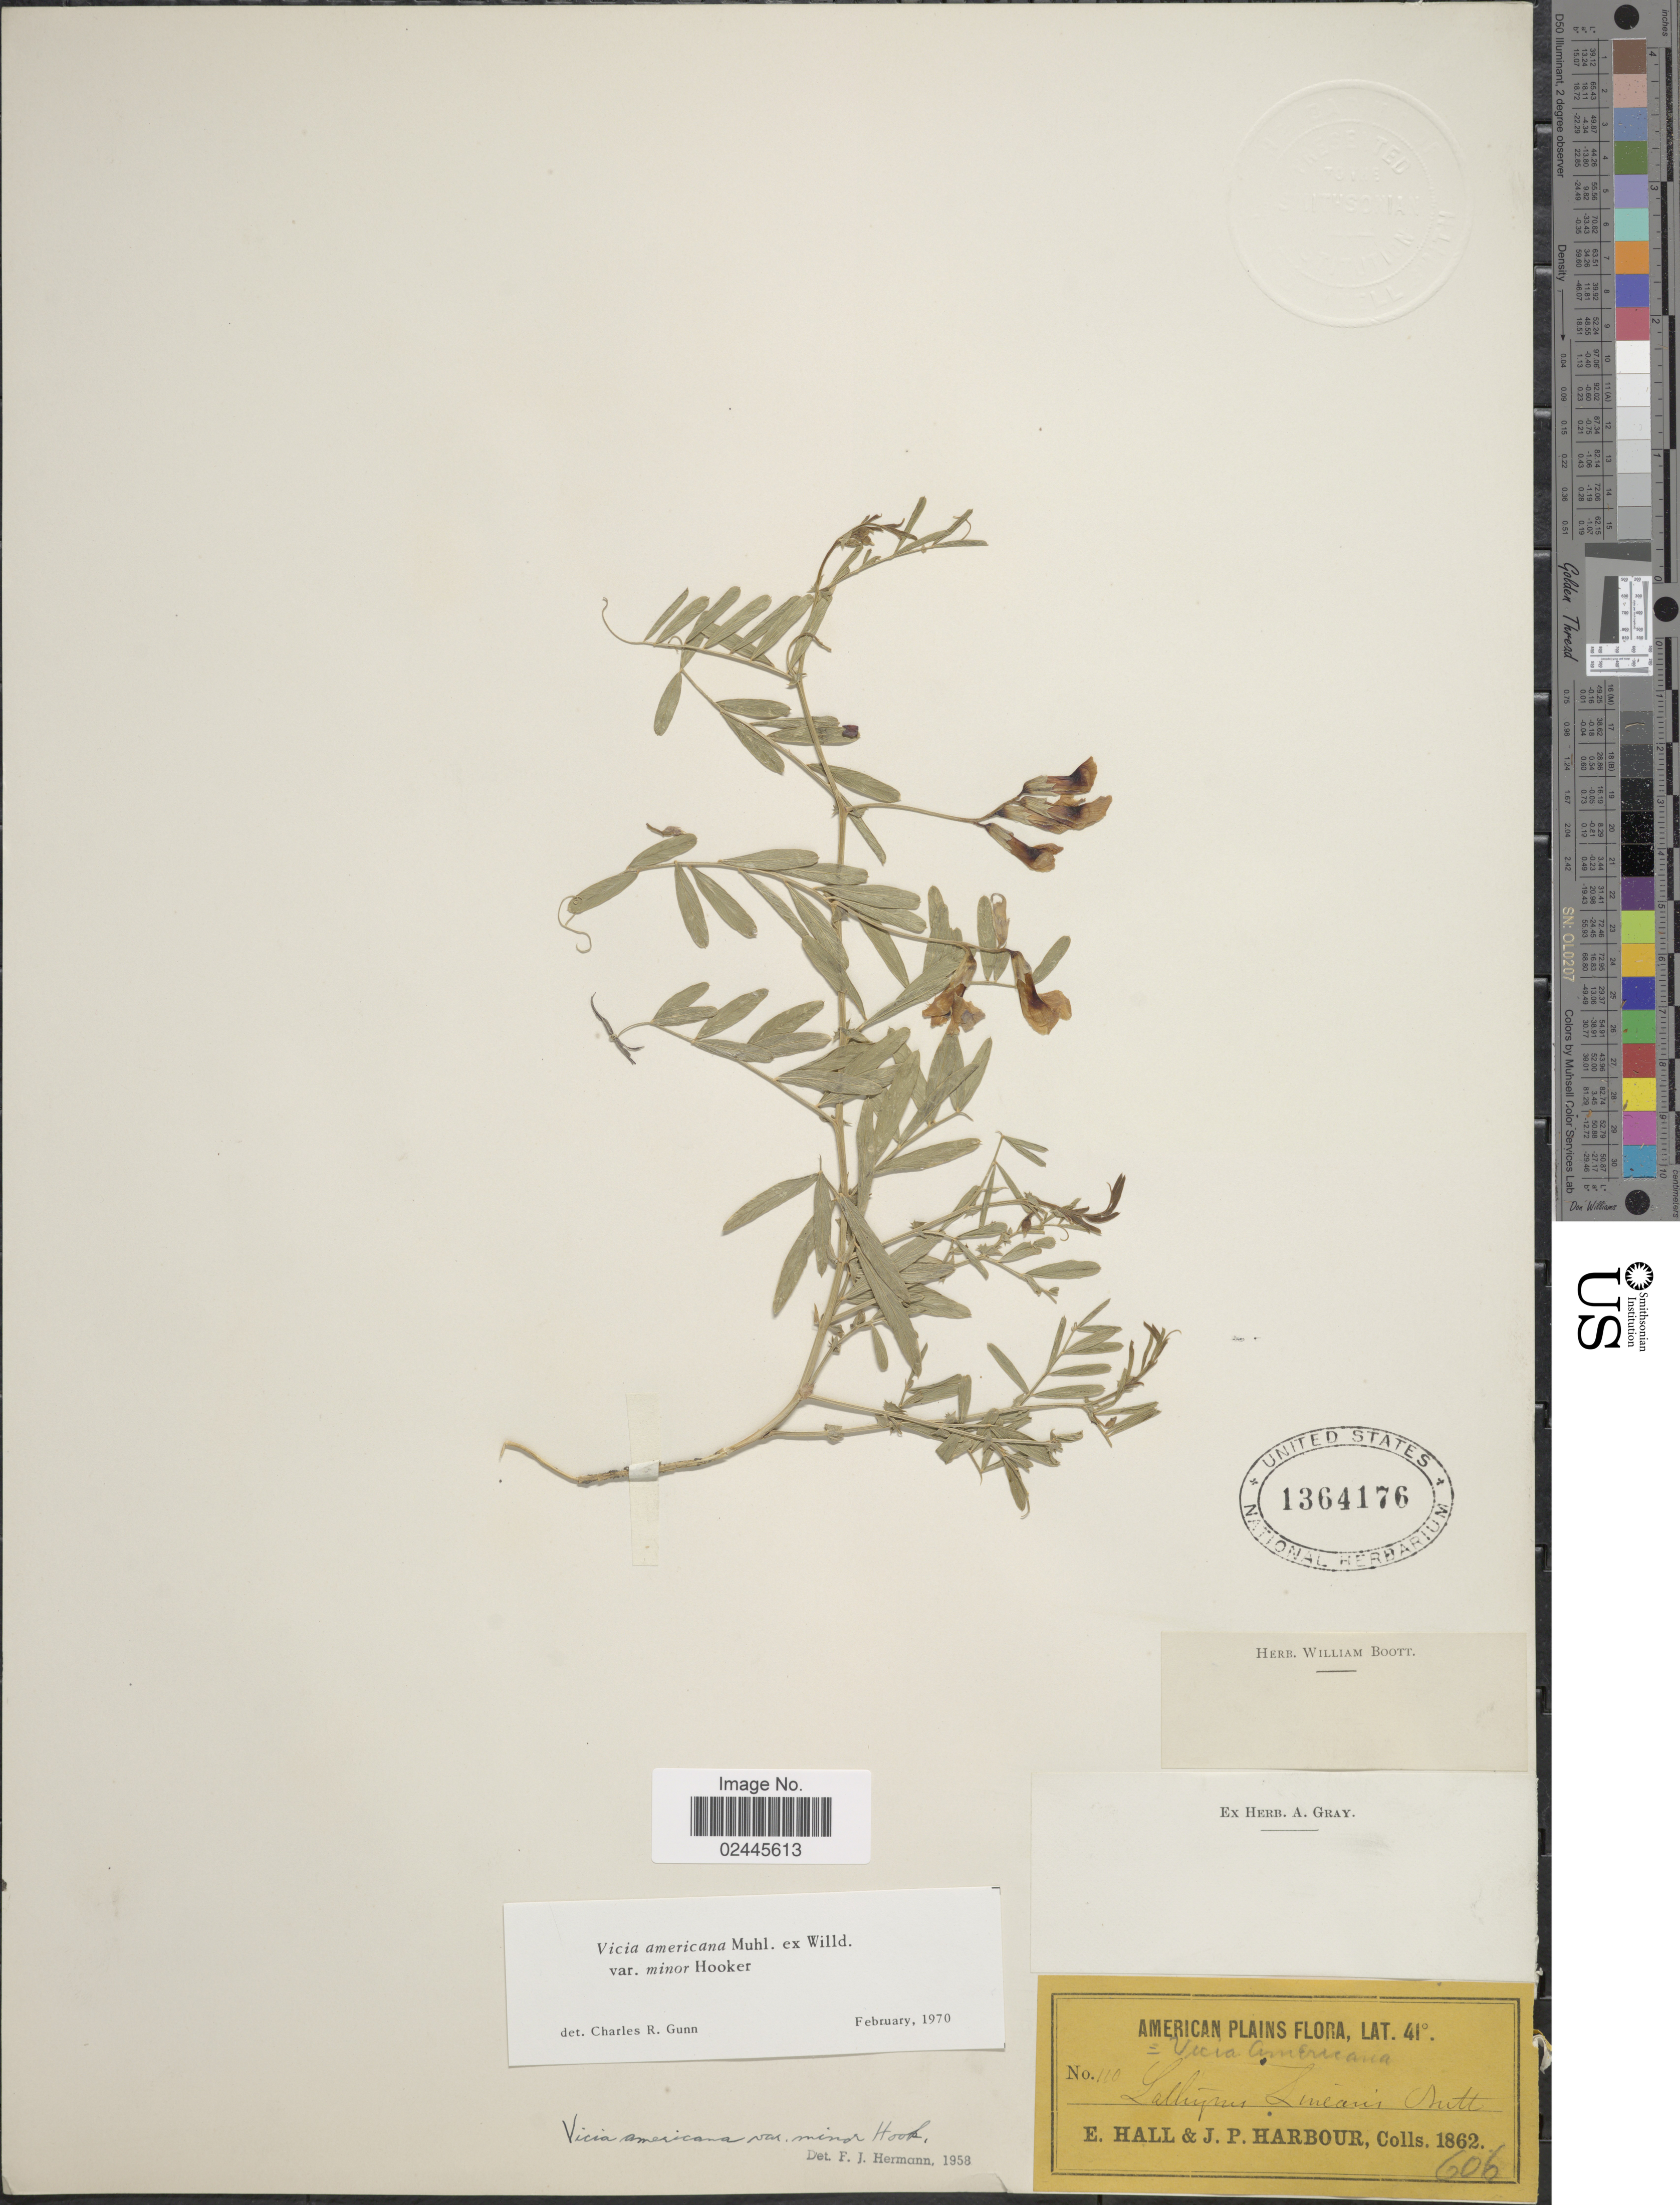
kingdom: Plantae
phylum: Tracheophyta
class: Magnoliopsida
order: Fabales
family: Fabaceae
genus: Vicia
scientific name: Vicia americana var. minor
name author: Hook.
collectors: E. Hall & J. Harbour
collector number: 110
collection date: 1862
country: United States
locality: American plains.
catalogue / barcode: US 1364176